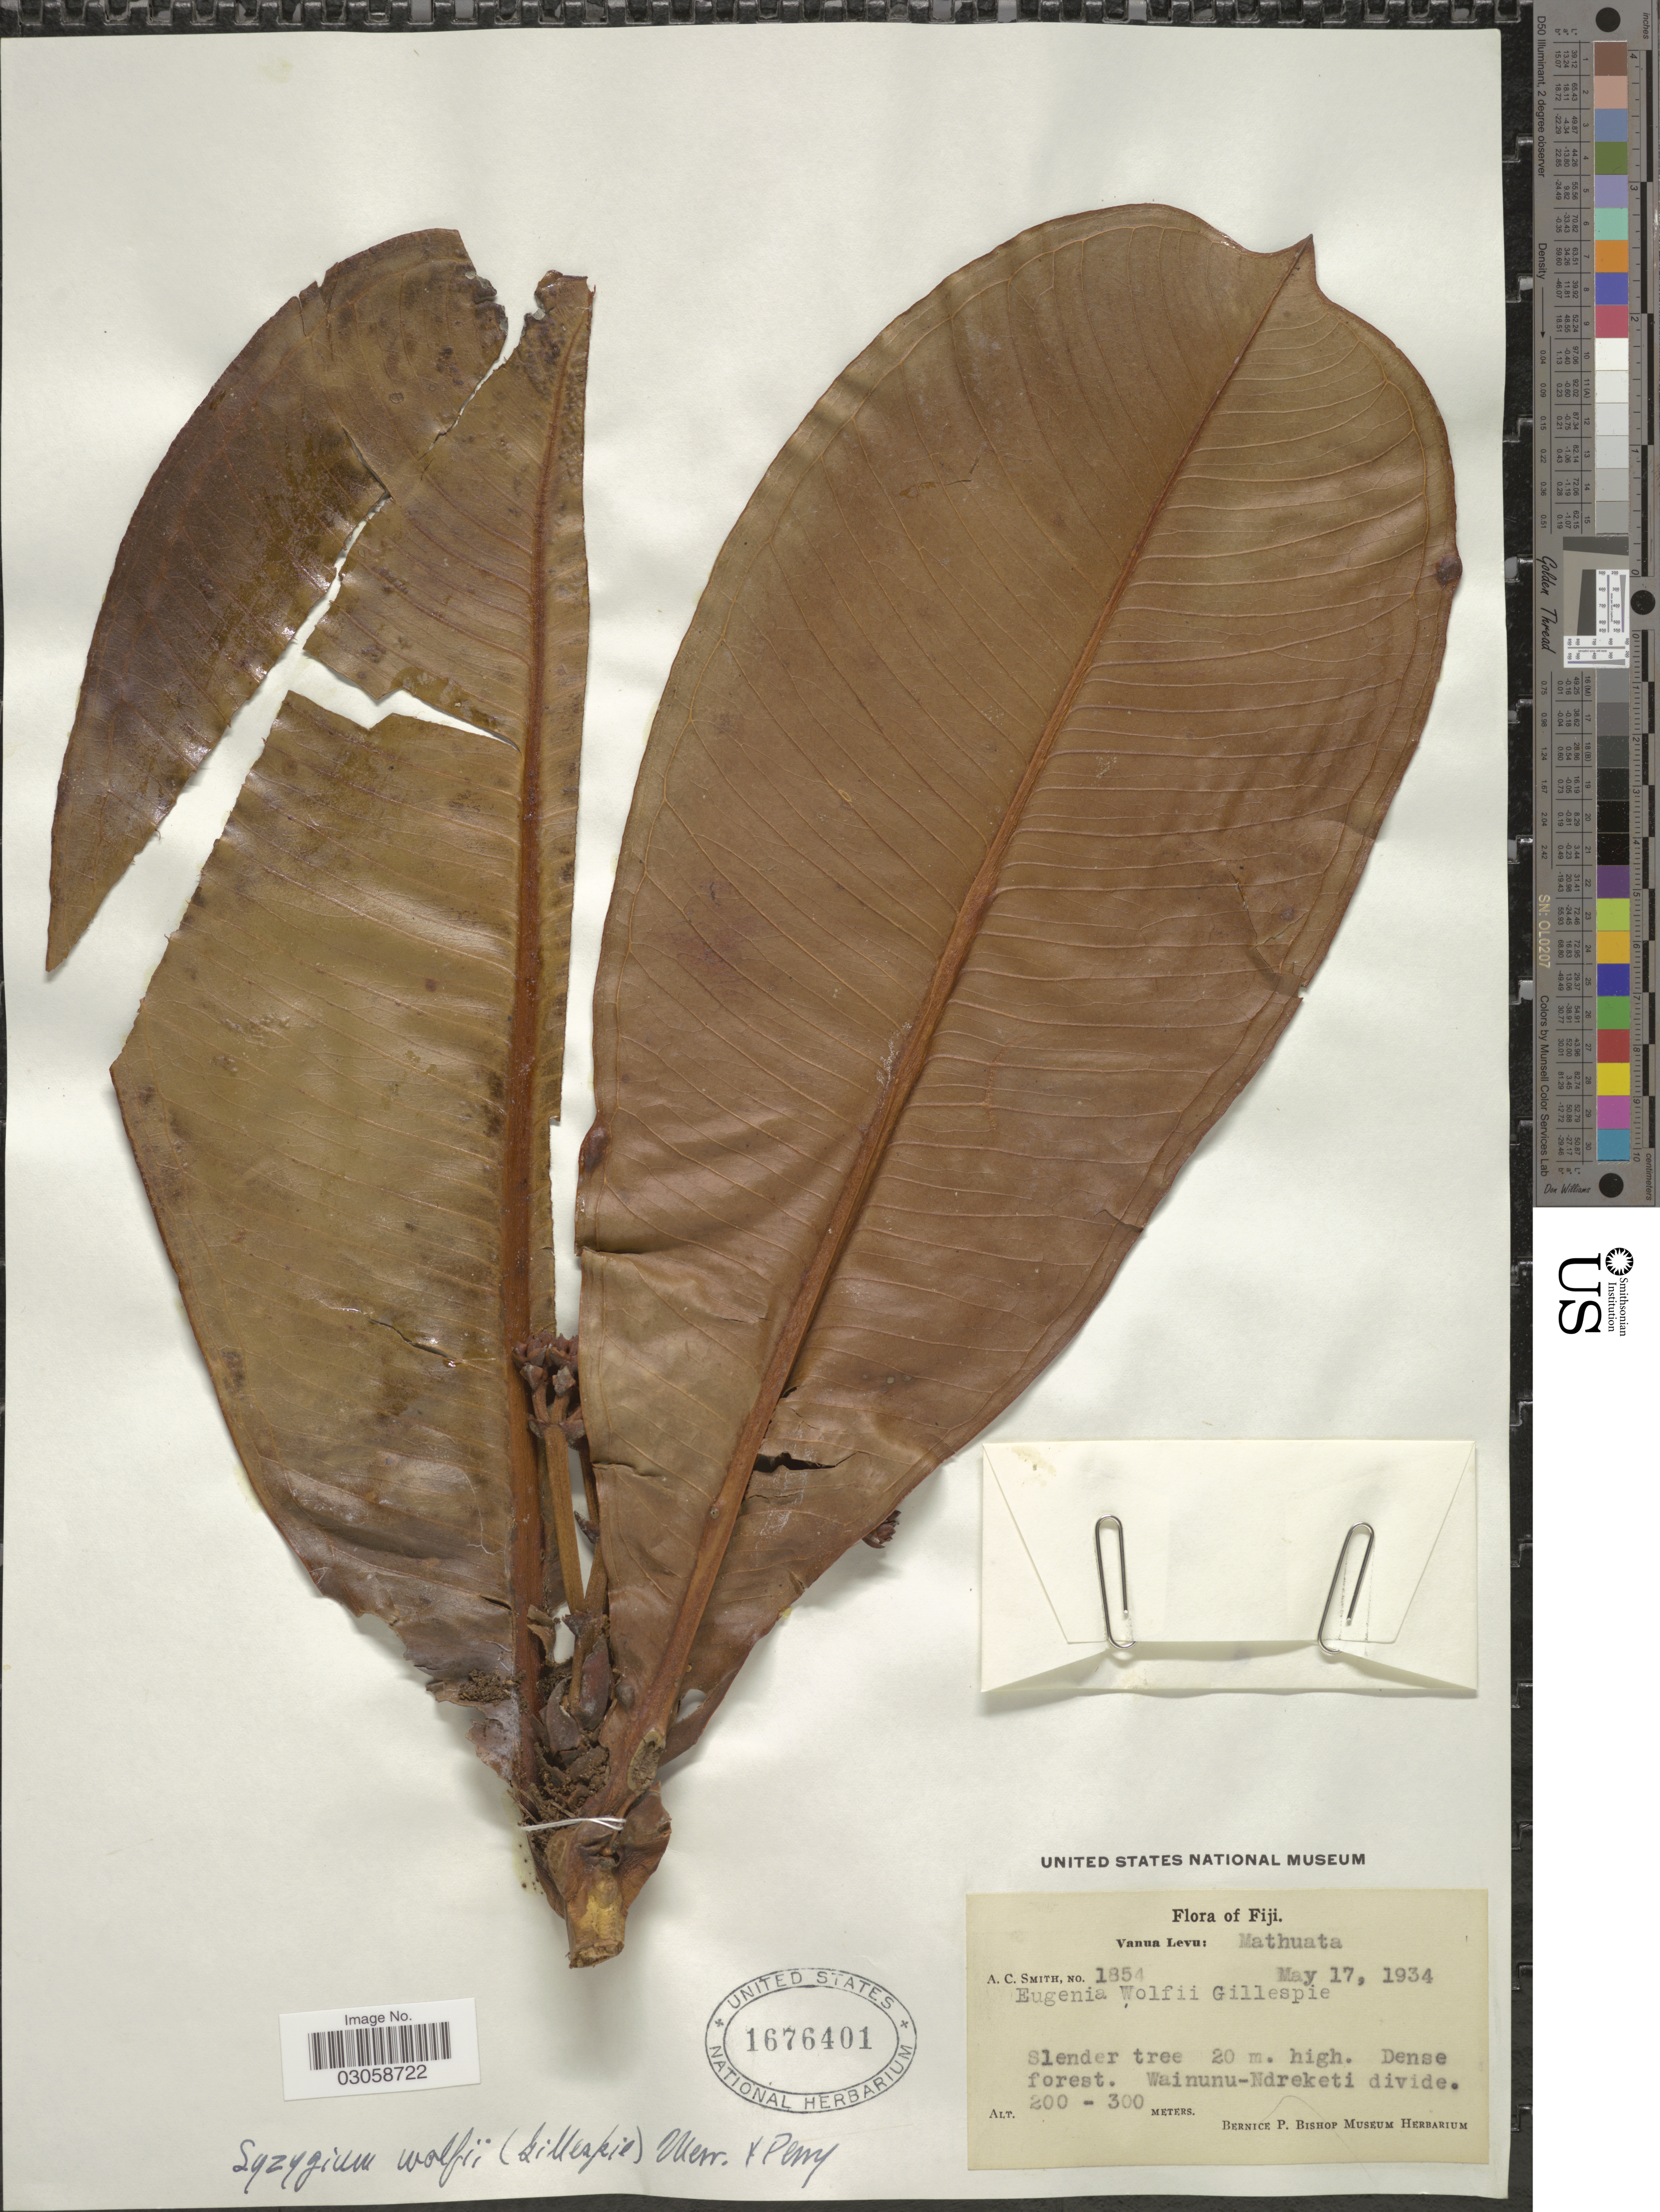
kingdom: Plantae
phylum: Tracheophyta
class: Magnoliopsida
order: Myrtales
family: Myrtaceae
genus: Syzygium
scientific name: Syzygium wolfii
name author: (Gillespie) Merr. & L.M. Perry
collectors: A. C. Smith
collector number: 1854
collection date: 1934-05-17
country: Fiji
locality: Vanua Levu: Mathuata. Dense forest. Wainunu-Ndreketi divide.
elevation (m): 200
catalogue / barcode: US 1676401